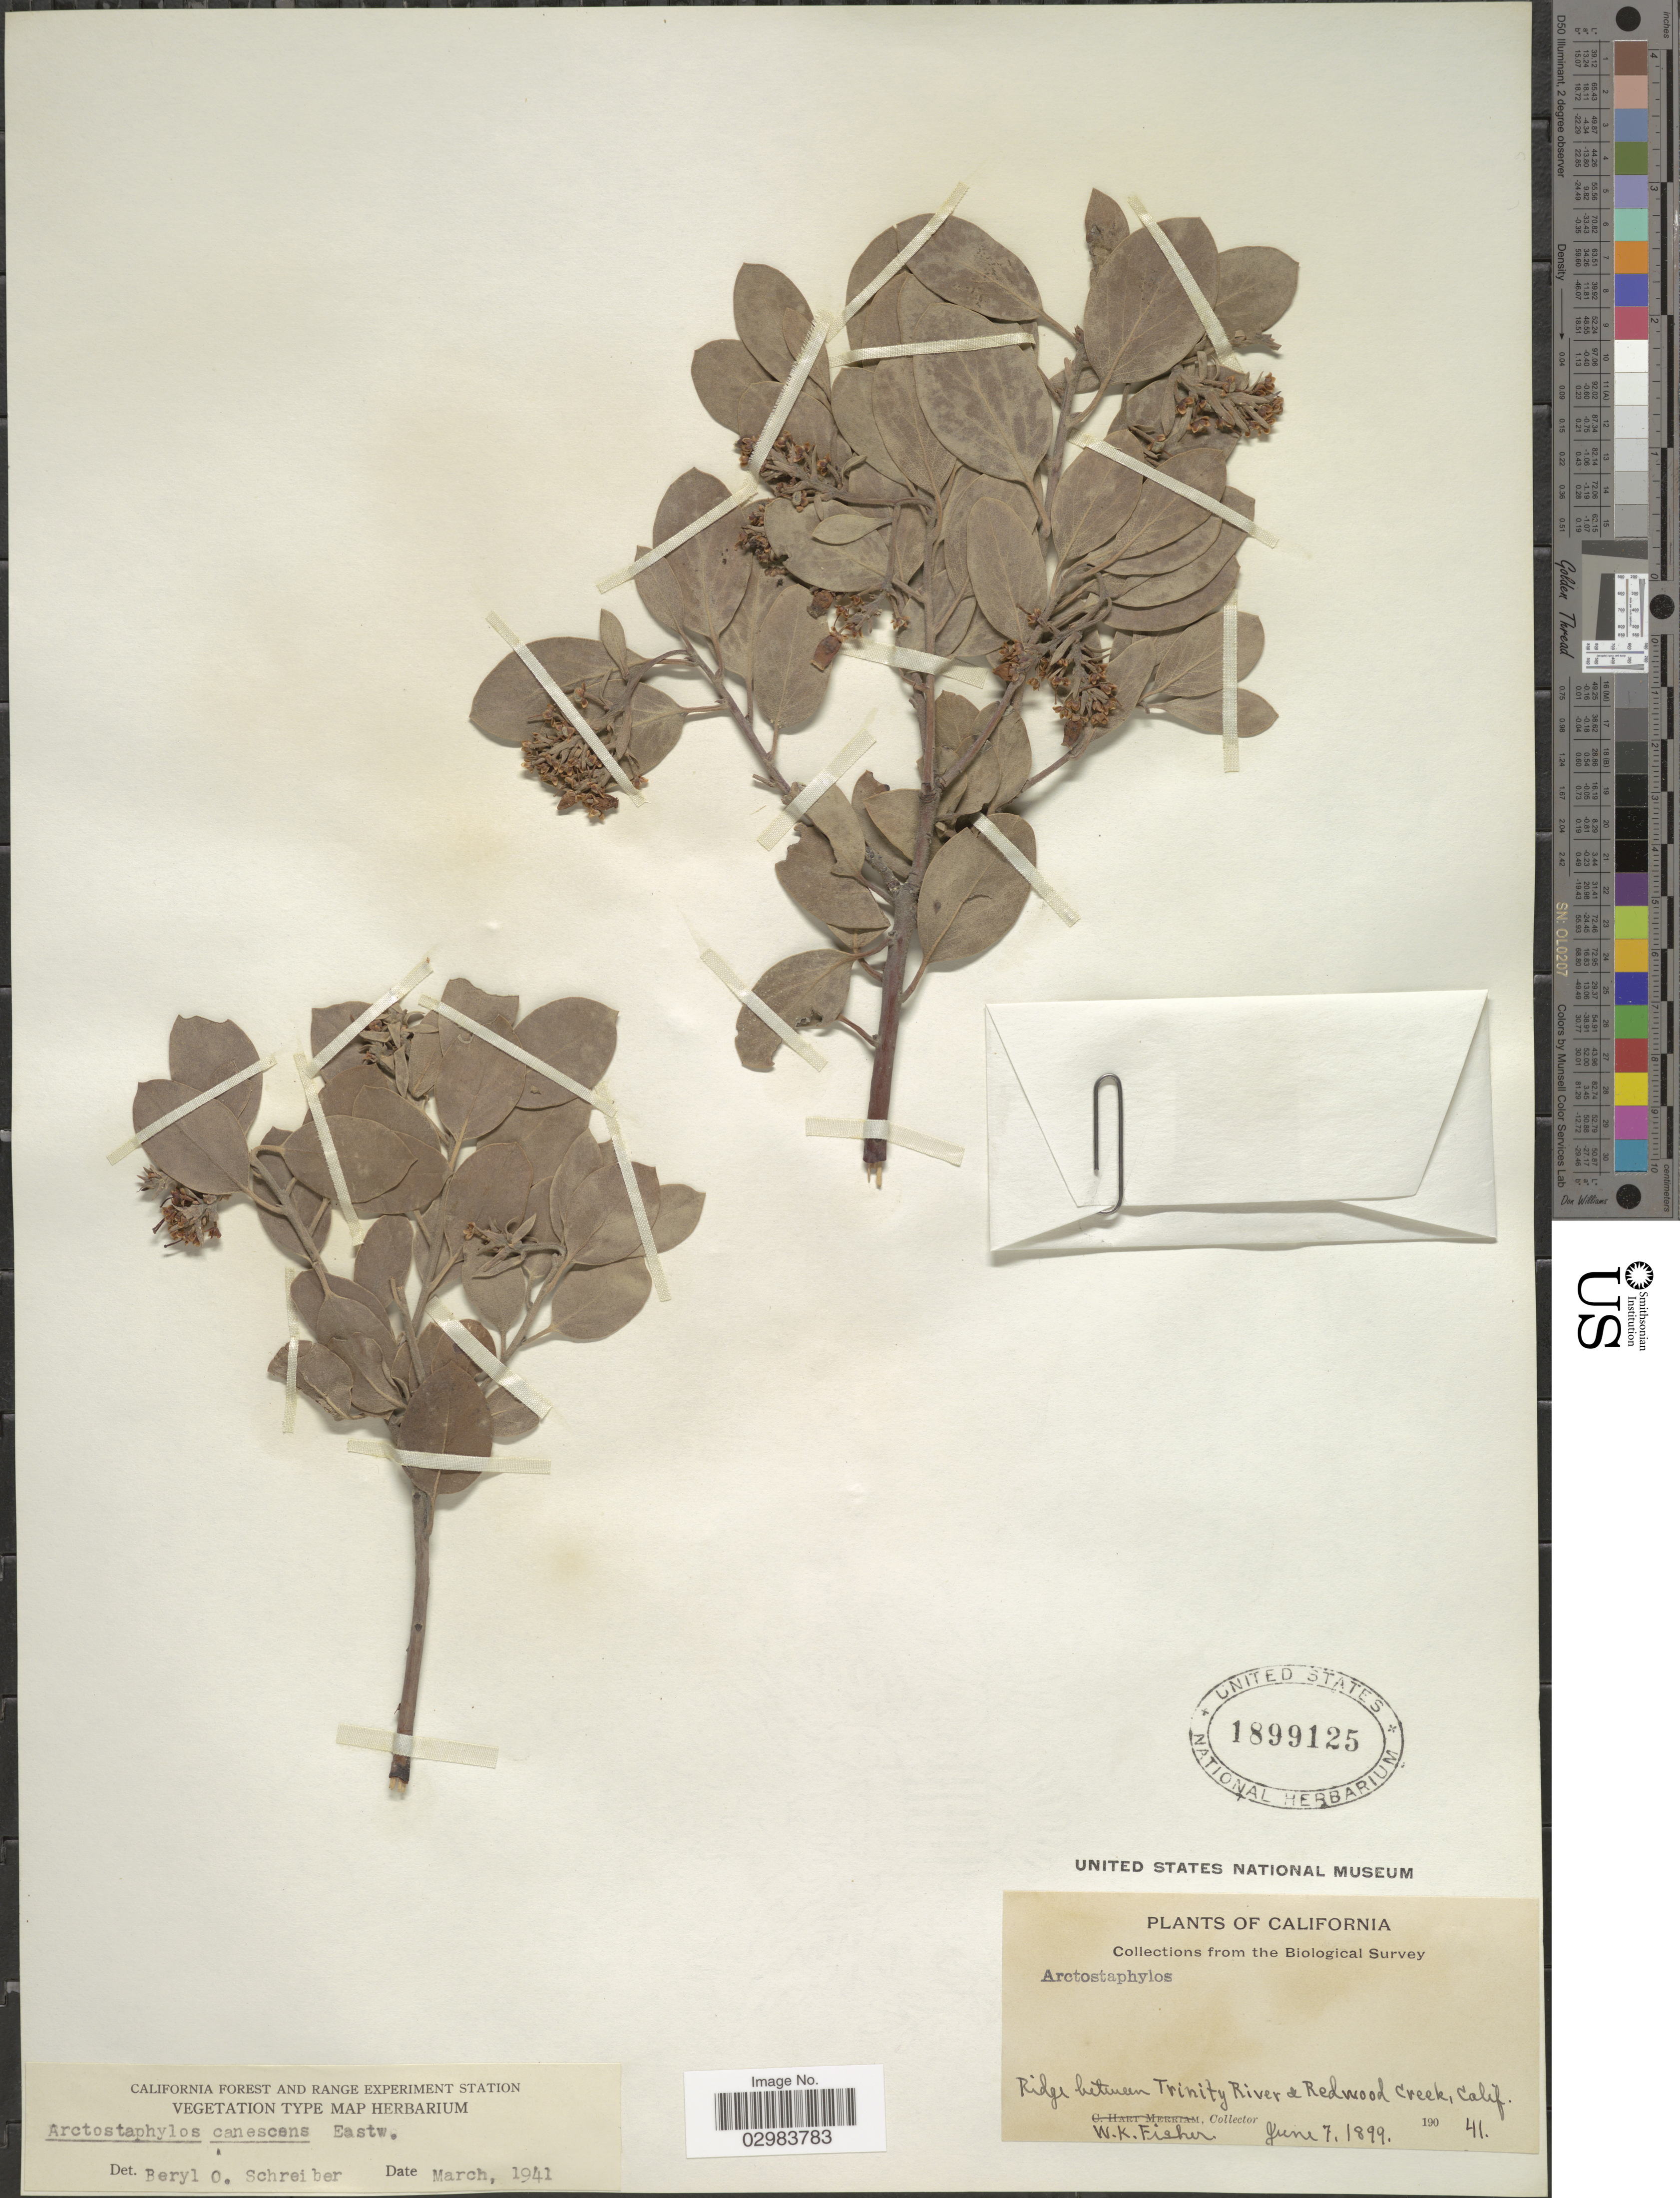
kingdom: Plantae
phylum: Tracheophyta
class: Magnoliopsida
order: Ericales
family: Ericaceae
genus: Arctostaphylos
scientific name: Arctostaphylos canescens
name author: Eastw.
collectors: W. K. Fisher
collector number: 41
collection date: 1899-06-07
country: United States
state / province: California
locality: Ridge between Trinity River & Redwood Creek.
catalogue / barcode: US 1899125